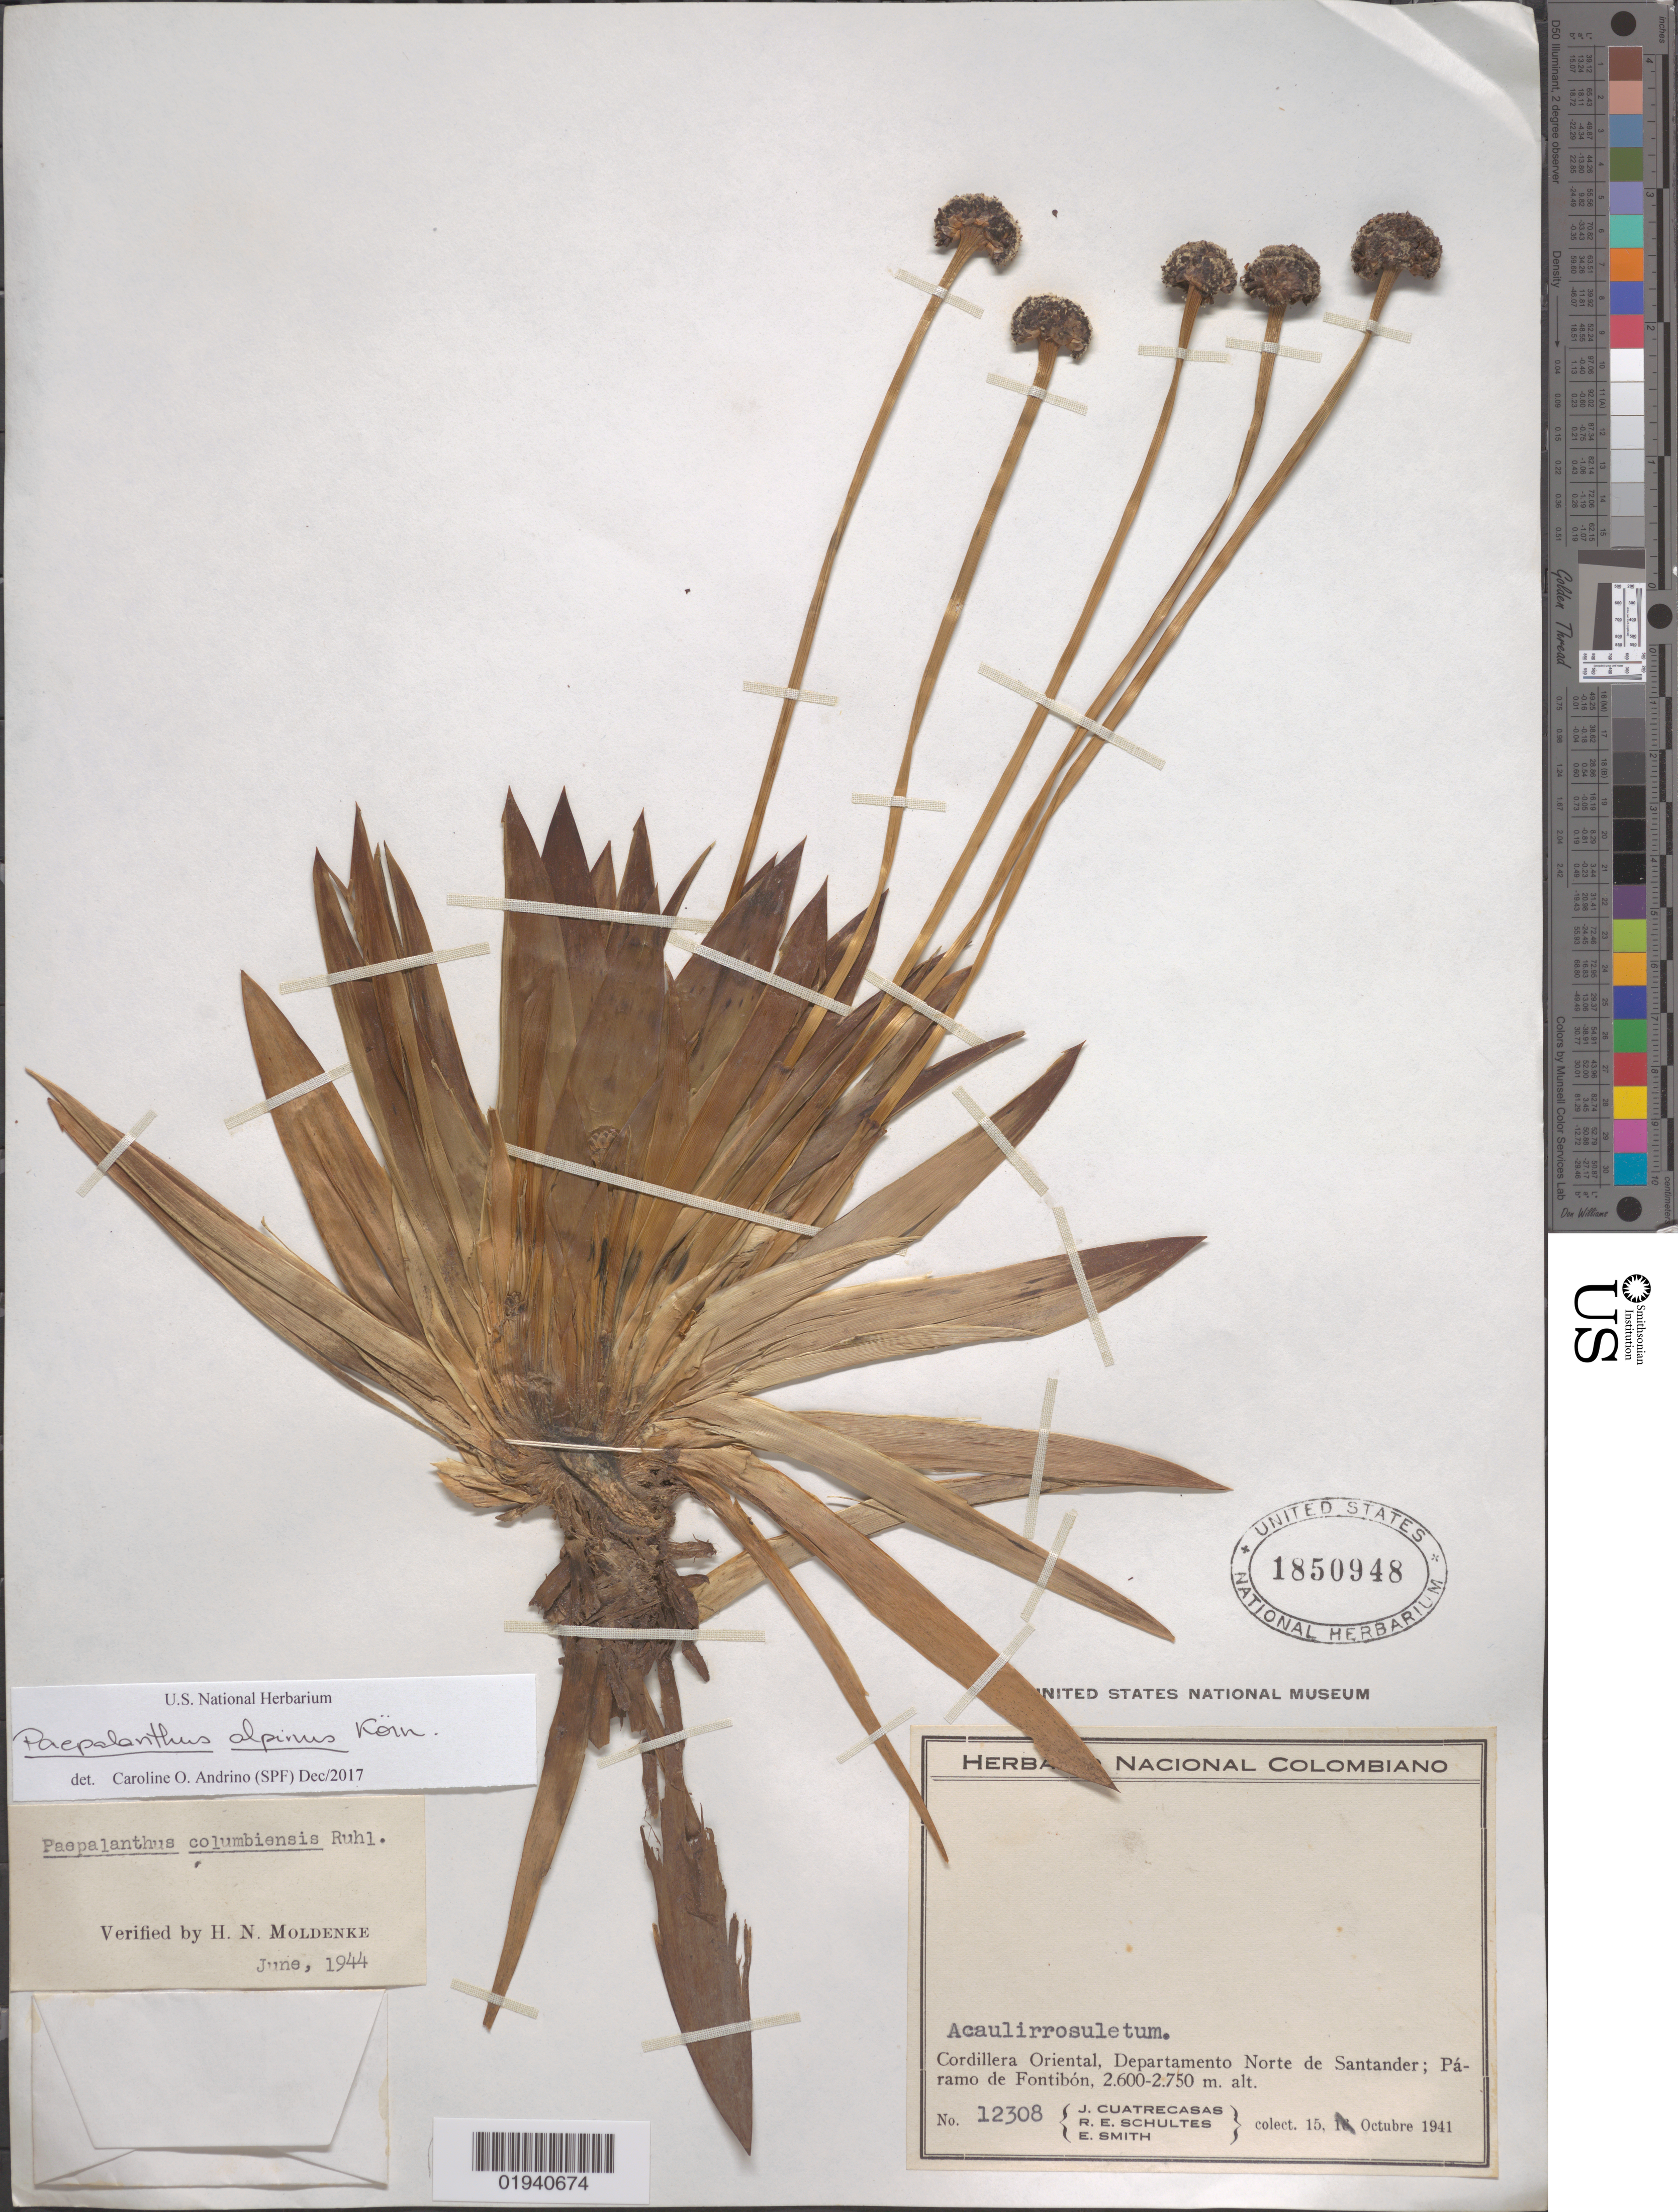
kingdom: Plantae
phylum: Tracheophyta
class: Liliopsida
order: Poales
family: Eriocaulaceae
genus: Paepalanthus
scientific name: Paepalanthus alpinus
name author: Körn.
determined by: Andrino, C. O.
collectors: J. Cuatrecasas, R. E. Schultes & C. E. Smith Jr.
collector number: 12308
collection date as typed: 15 Oct 1941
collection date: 1941-10-15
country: Colombia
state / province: Norte de Santander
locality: Cordillera Oriental, Paramo de Fontibon.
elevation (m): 2600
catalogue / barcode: US 1850948